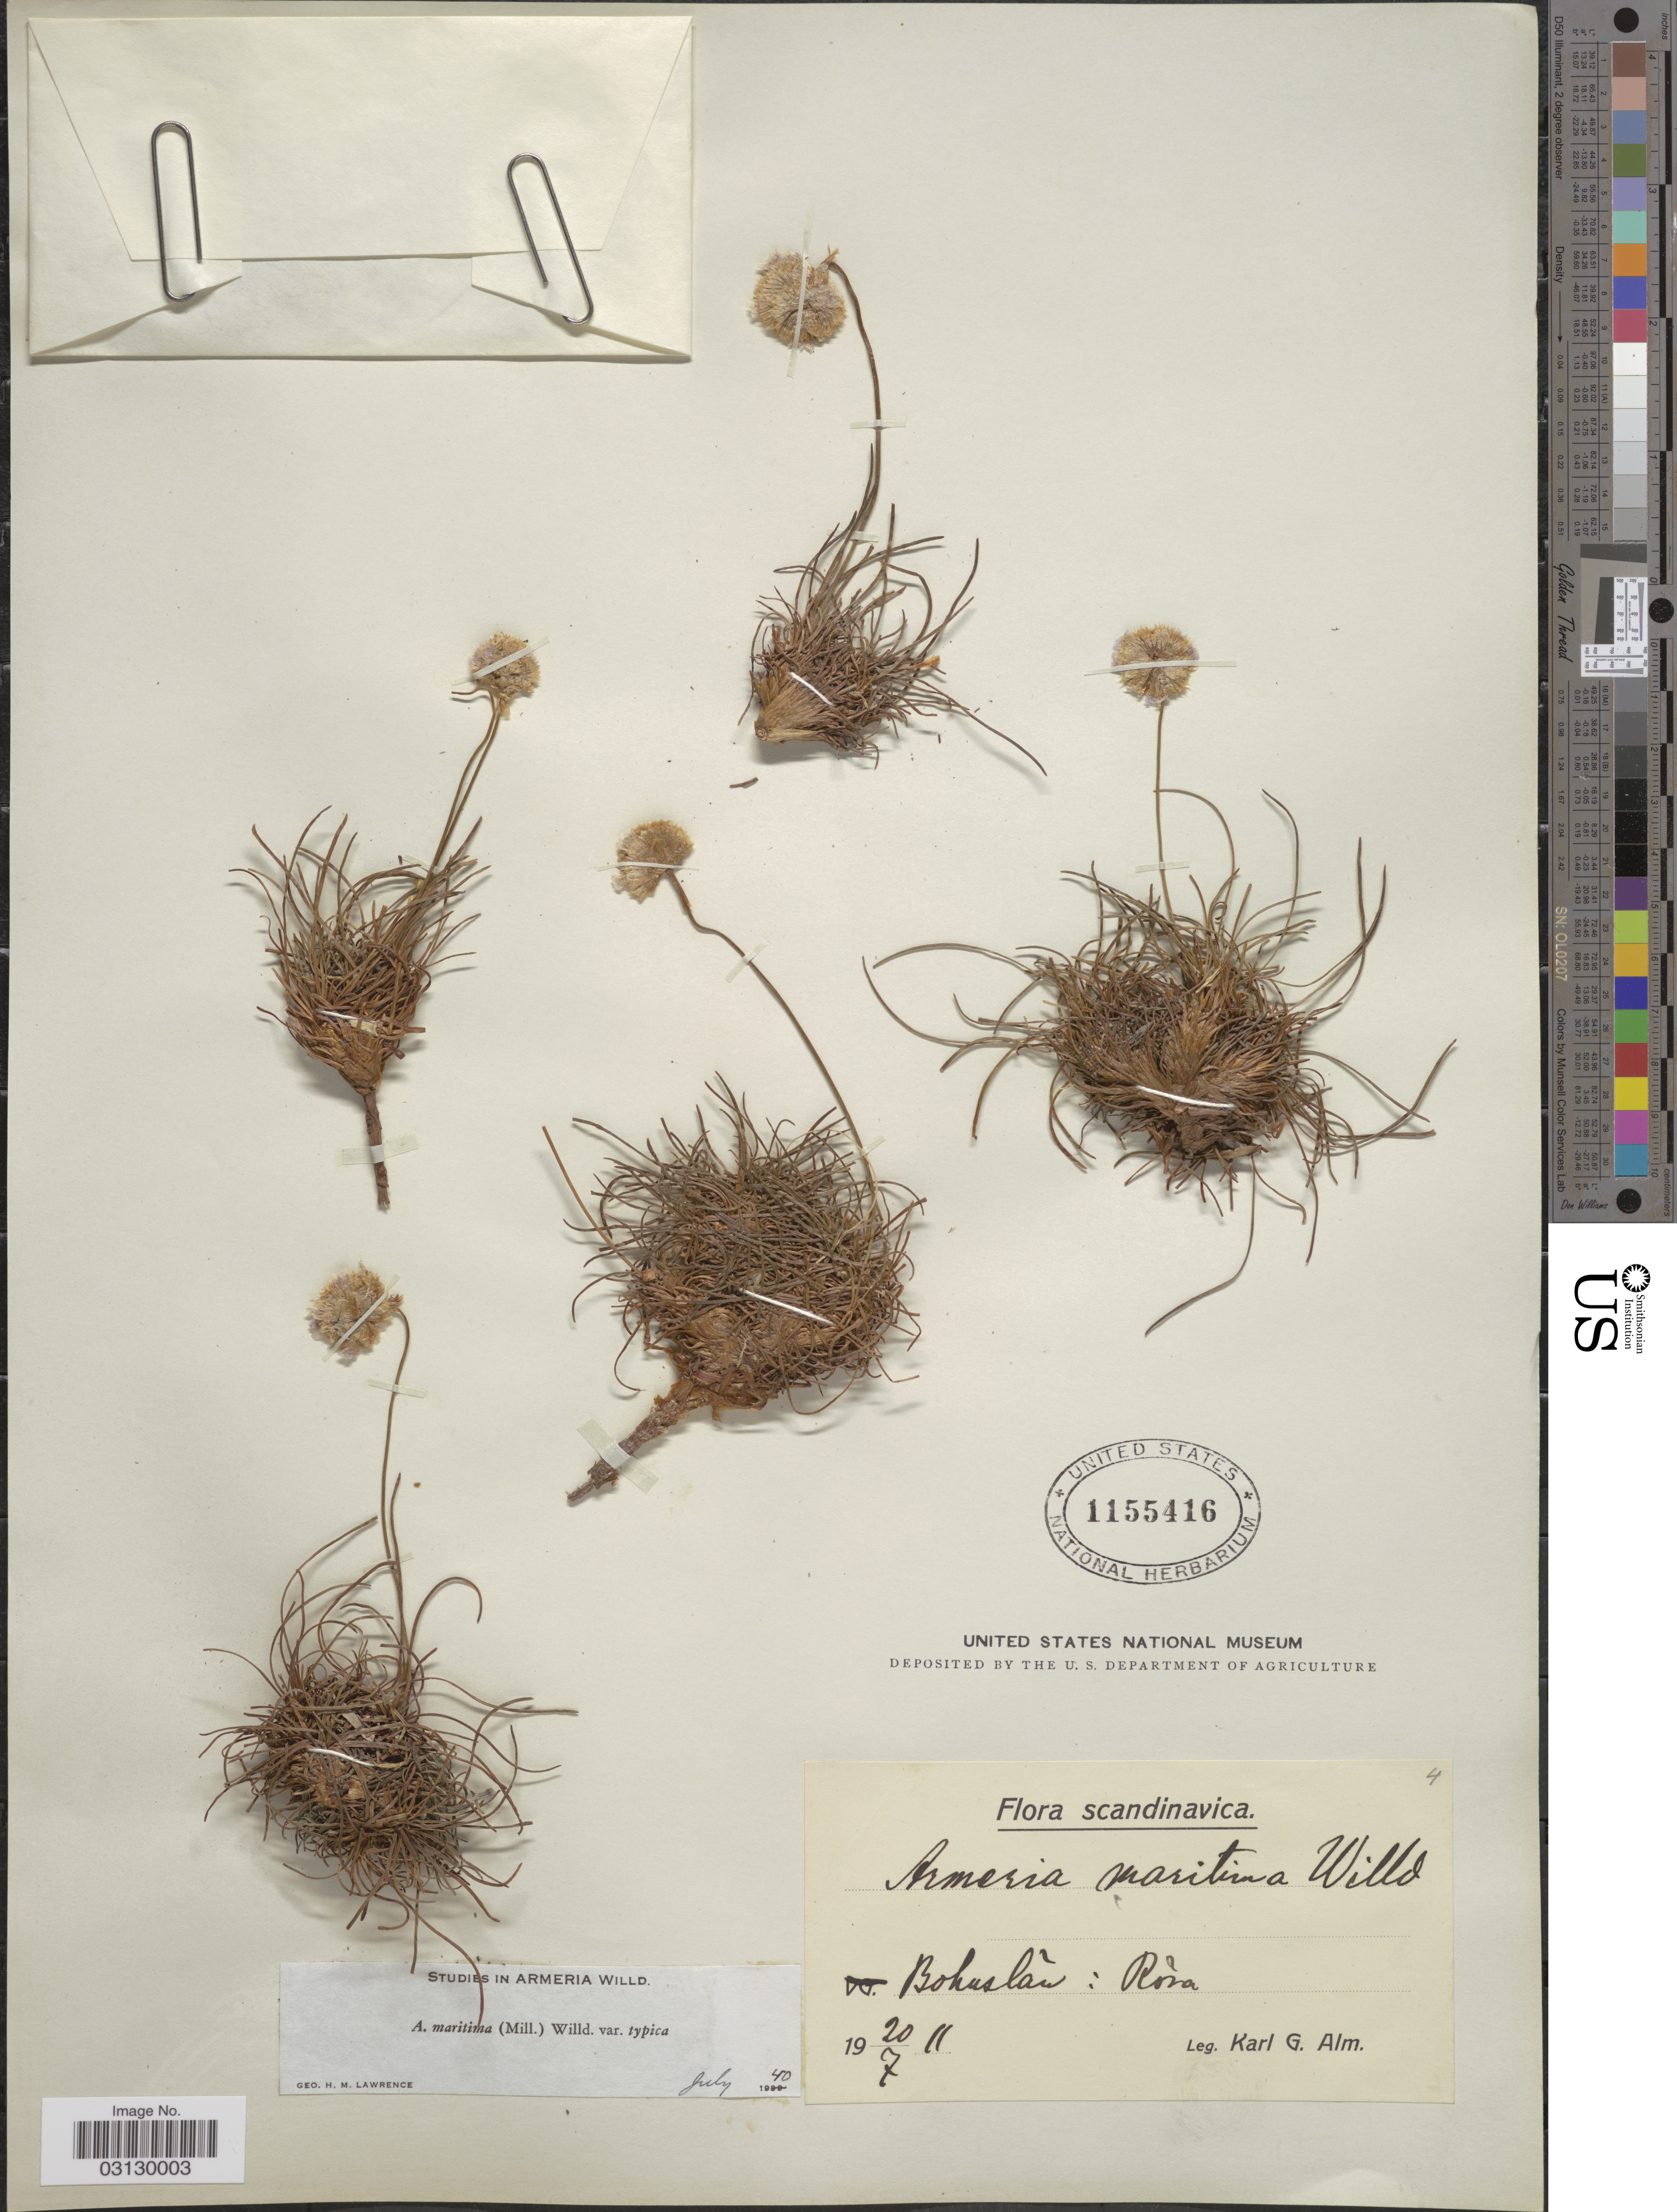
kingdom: Plantae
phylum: Tracheophyta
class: Magnoliopsida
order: Caryophyllales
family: Plumbaginaceae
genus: Armeria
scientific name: Armeria maritima subsp. maritima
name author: (Mill.) Willd.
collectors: C. G. Alm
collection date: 1911-07-20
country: Sweden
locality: Scandinavica. Bohuslãn: Rõra.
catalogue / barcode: US 1155416